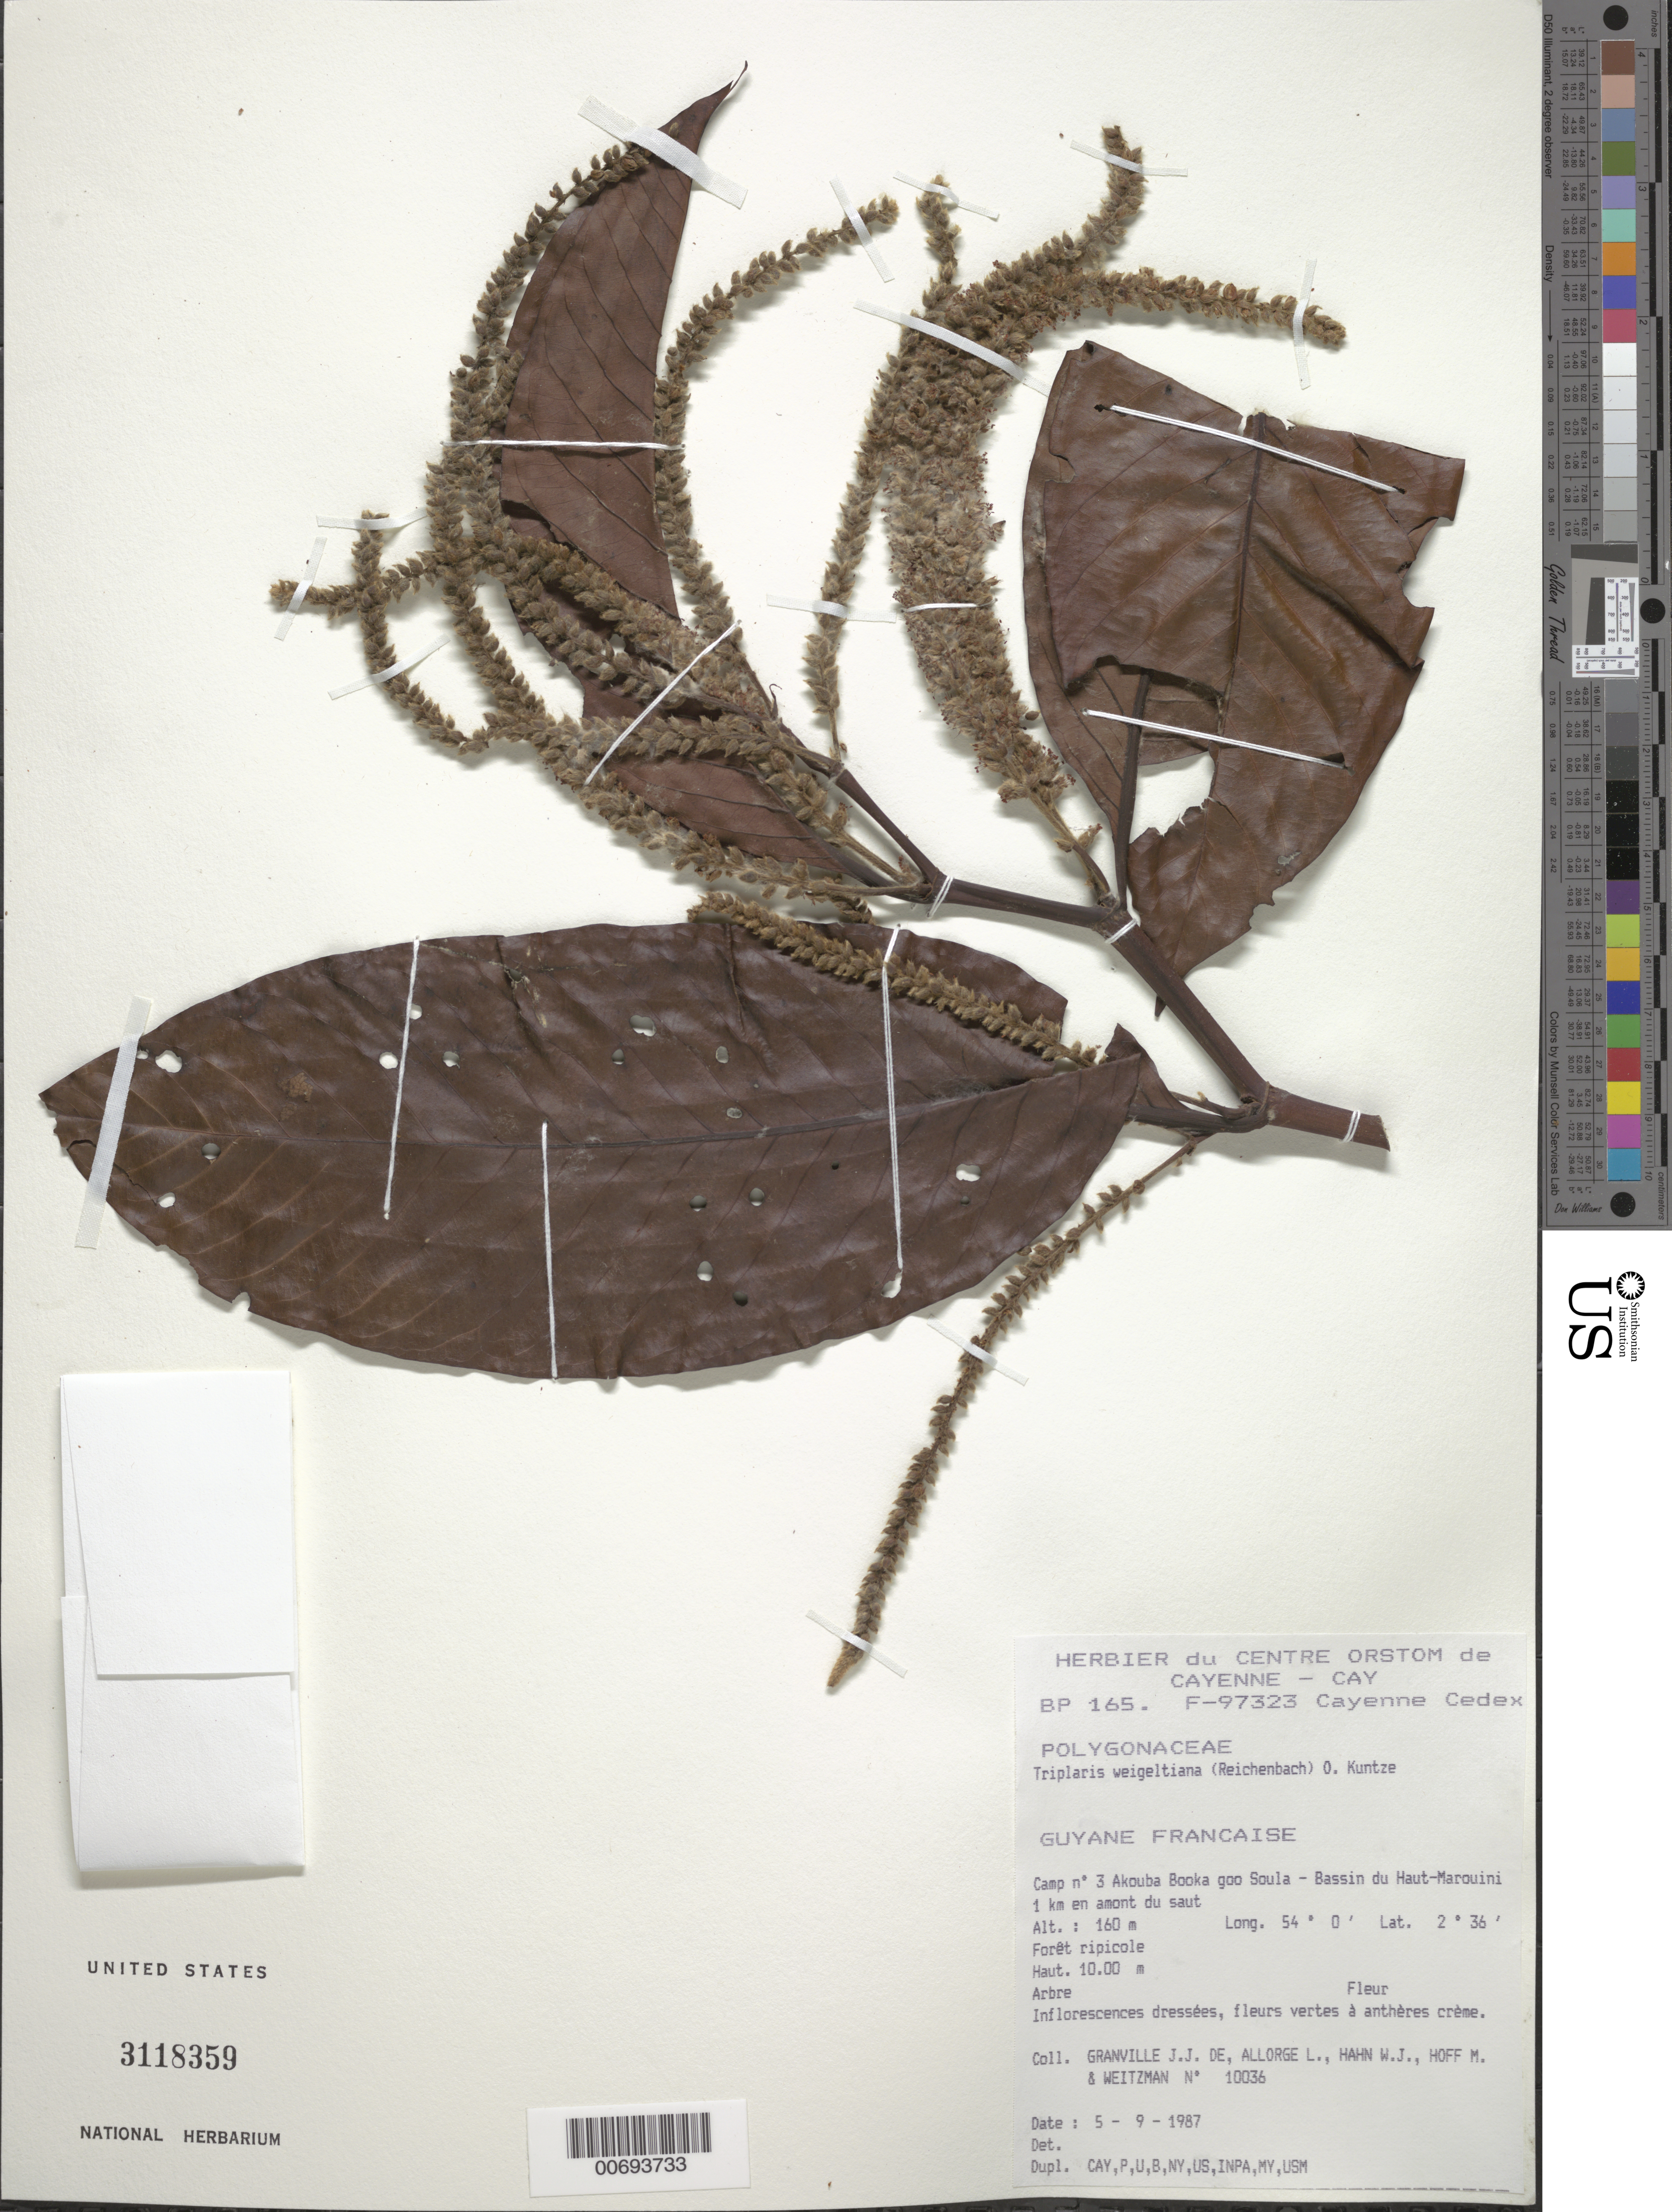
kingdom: Plantae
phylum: Tracheophyta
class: Magnoliopsida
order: Caryophyllales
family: Polygonaceae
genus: Triplaris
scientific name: Triplaris weigeltiana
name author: (Rchb.) Kuntze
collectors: J.-J. de Granville, L. Allorge, W. J. Hahn, M. Hoff & A. L. Weitzman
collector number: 10036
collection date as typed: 5-Sep-87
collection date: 1987-09-05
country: French Guiana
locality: Akouba Booka goo Soula, Camp #3, Bassin du Haut Marouini. 1 km en amont du saut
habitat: Riparian forest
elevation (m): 160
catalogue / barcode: US 3118359